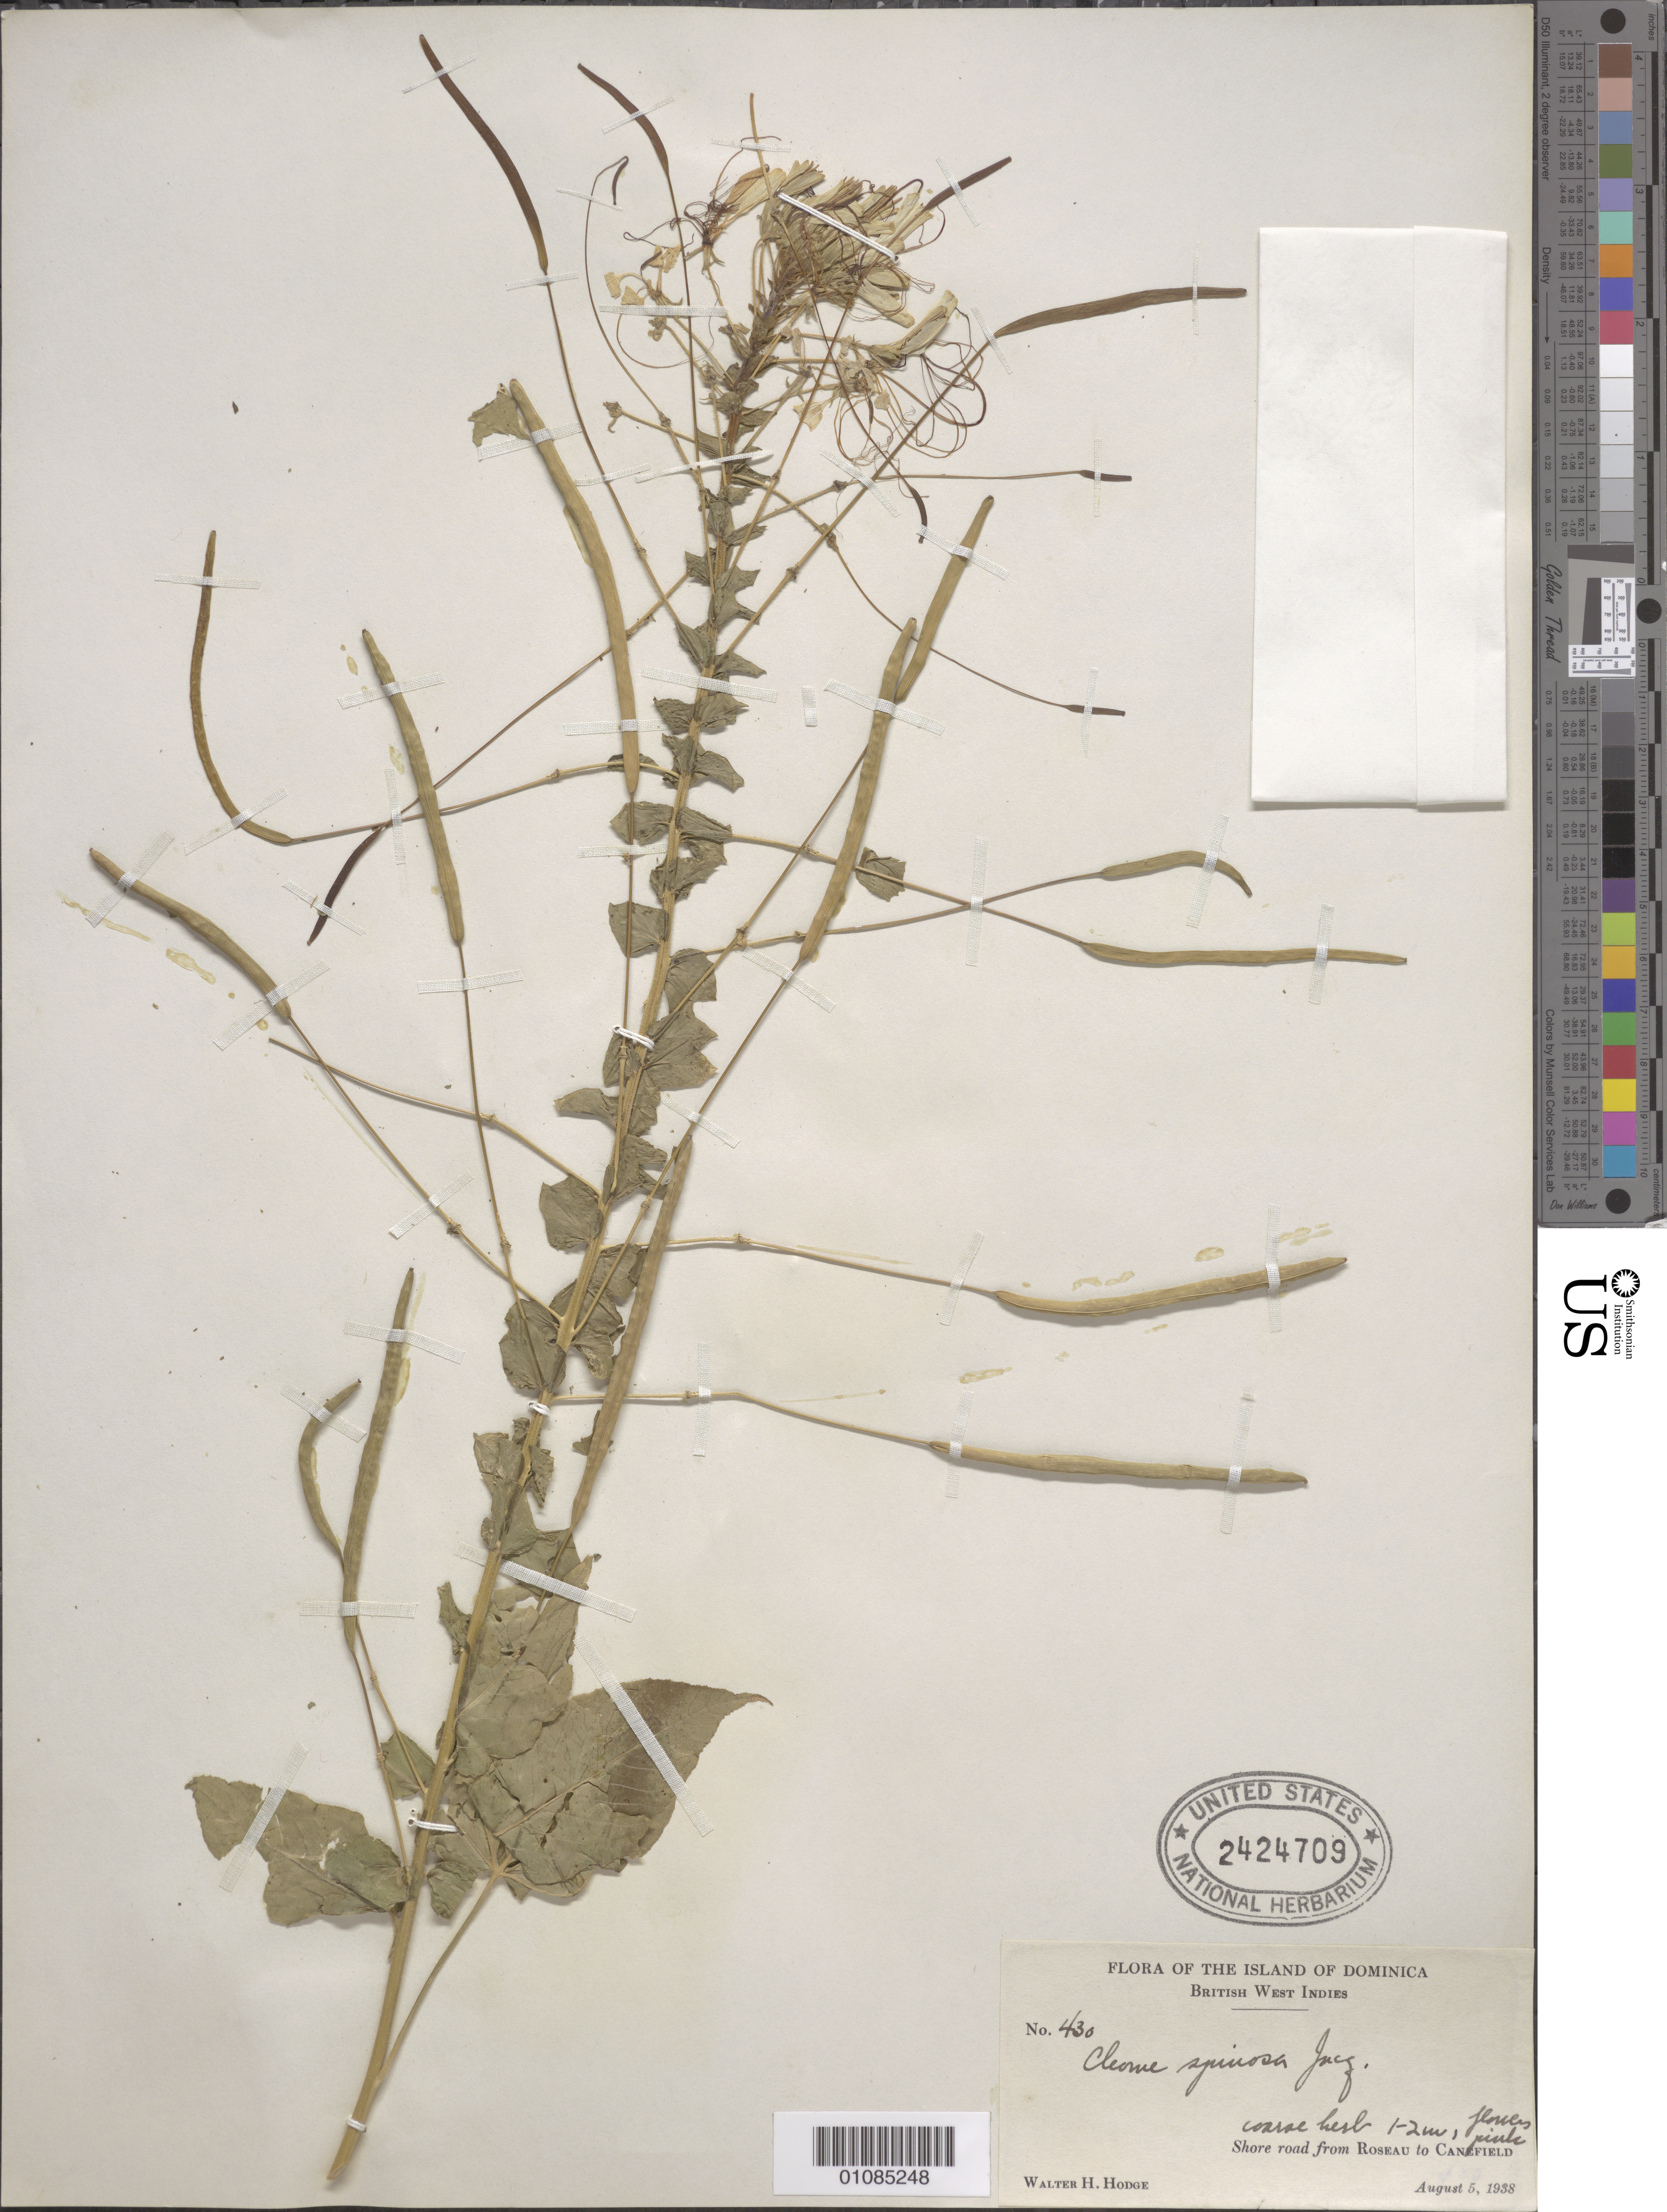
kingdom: Plantae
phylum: Tracheophyta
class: Magnoliopsida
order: Brassicales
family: Cleomaceae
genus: Tarenaya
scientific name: Tarenaya spinosa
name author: (Jacq.) Raf.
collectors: W. Hodge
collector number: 430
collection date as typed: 05 Aug 1938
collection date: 1938-08-05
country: Dominica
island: Dominica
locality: Shore road from Roseau to Canefield.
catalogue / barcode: US 2424709